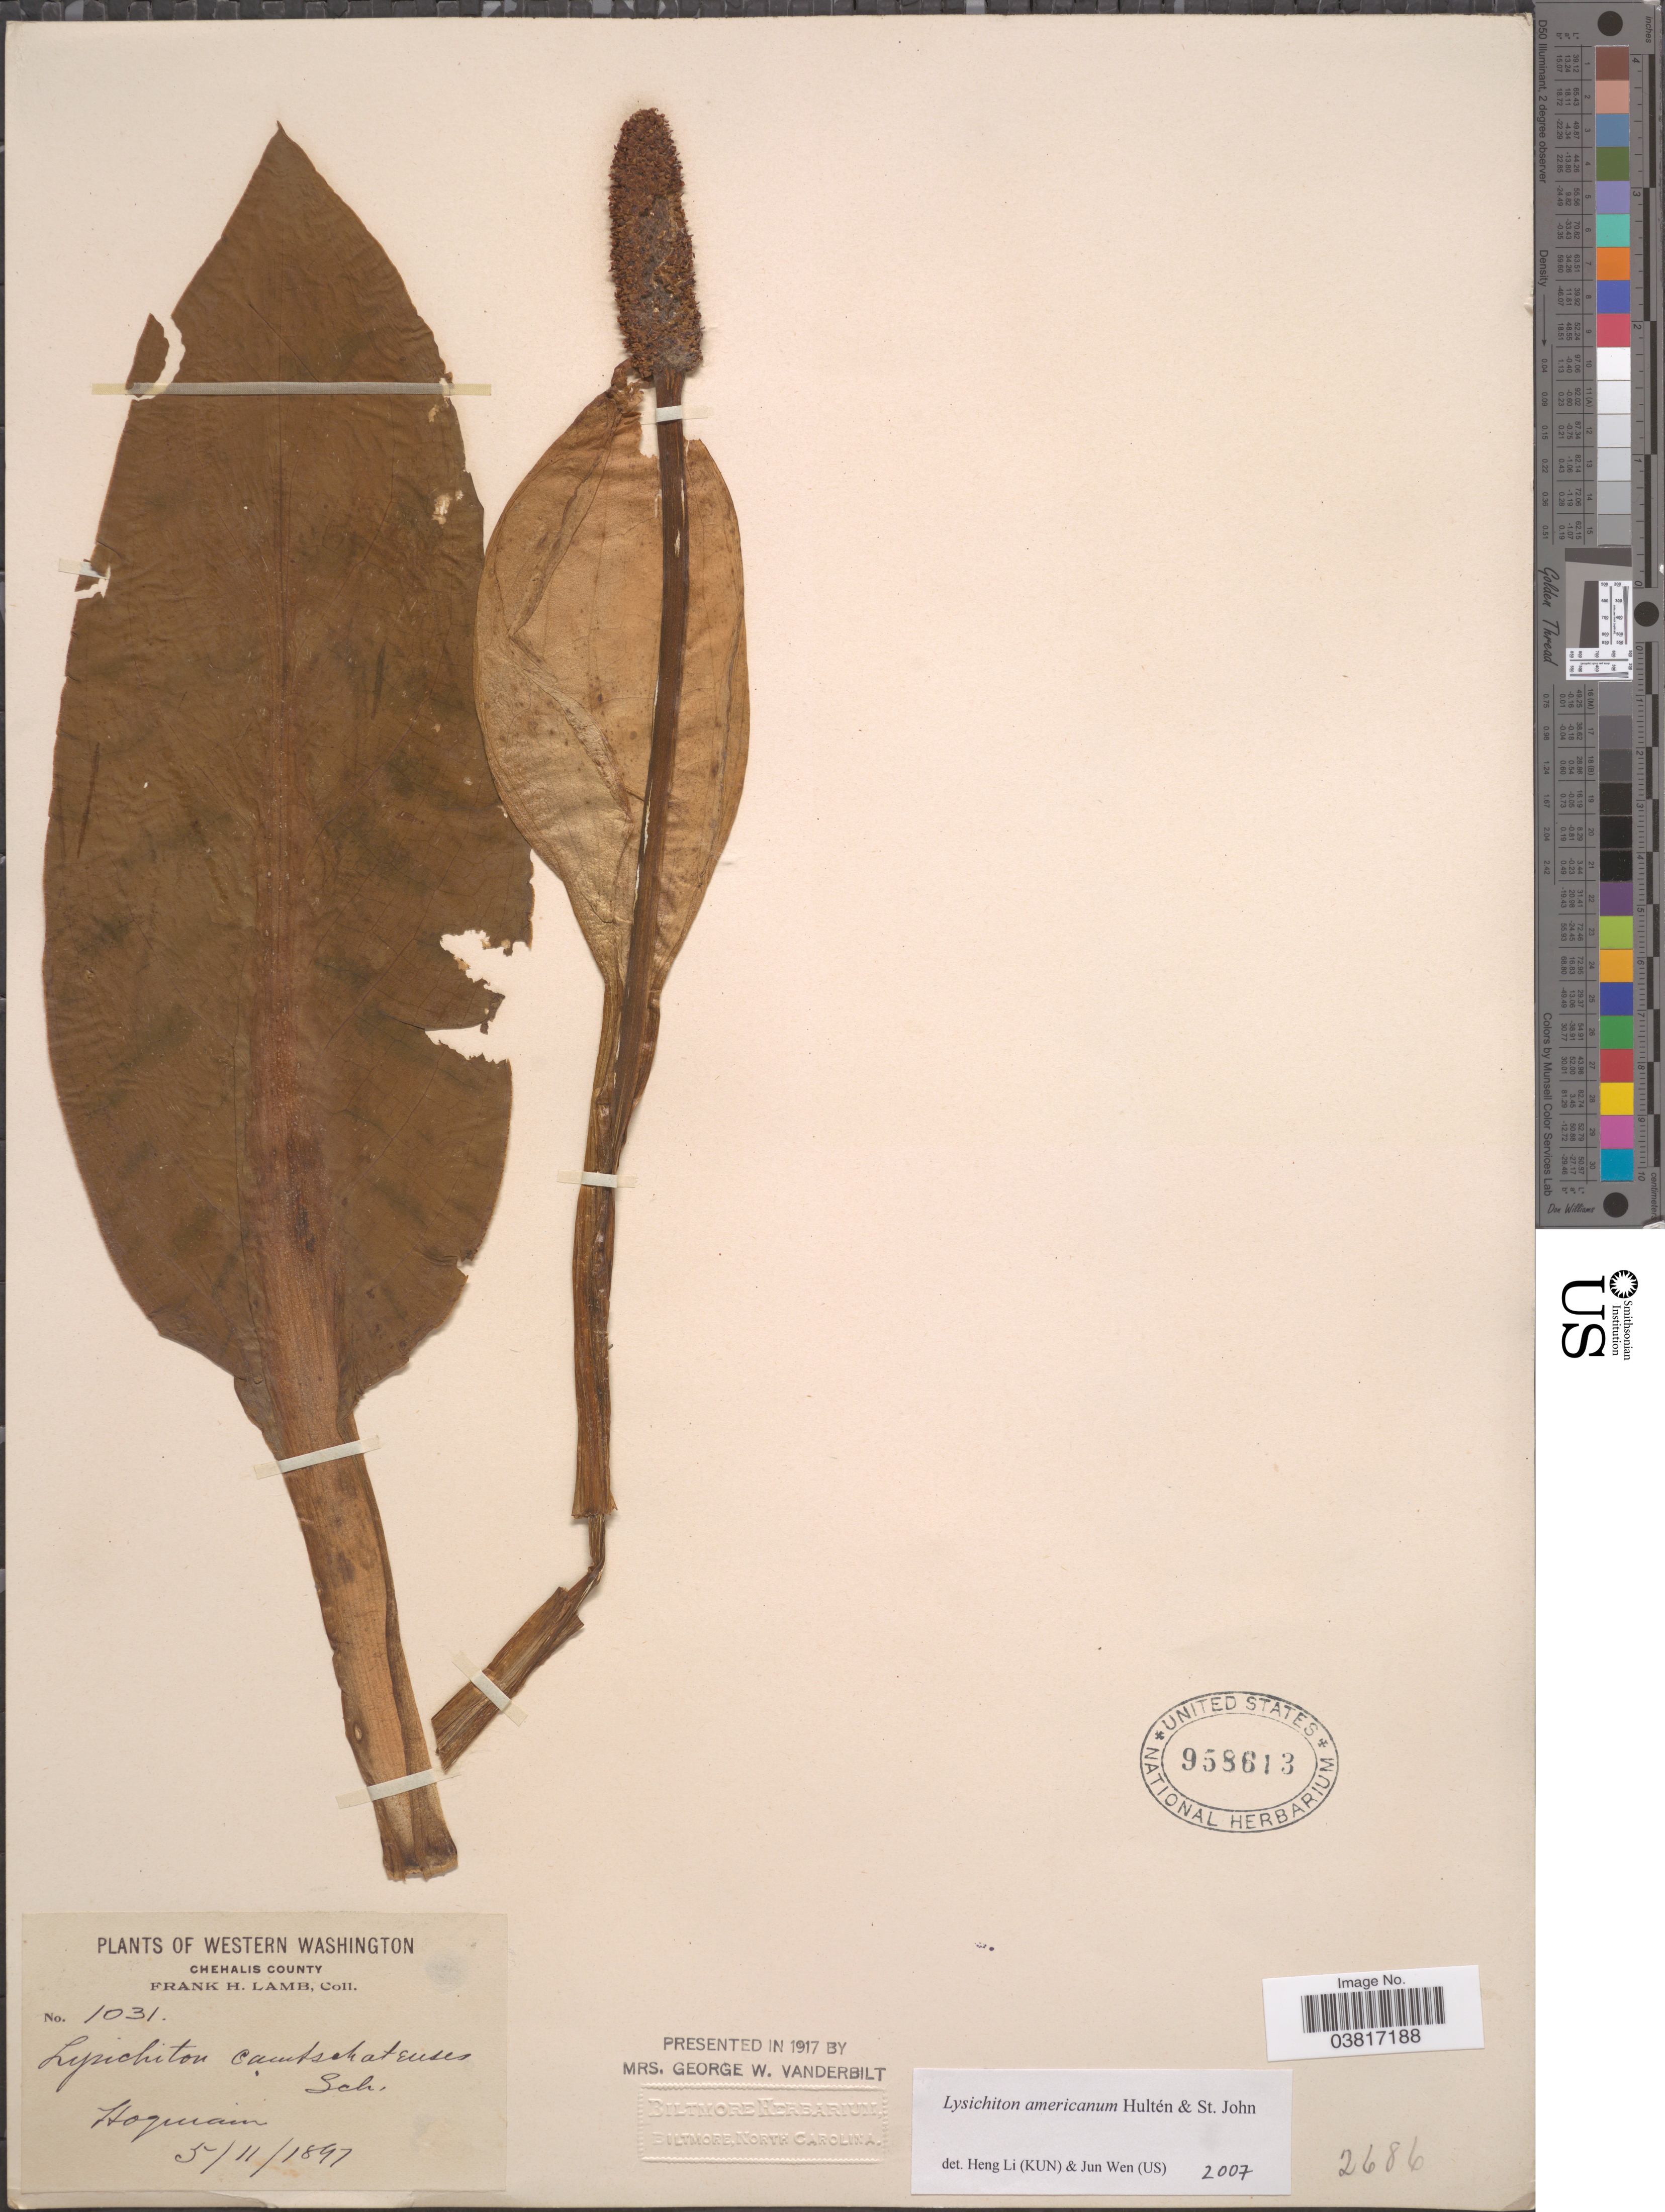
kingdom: Plantae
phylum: Tracheophyta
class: Liliopsida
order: Alismatales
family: Araceae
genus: Lysichiton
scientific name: Lysichiton americanus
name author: Hultén & H. St. John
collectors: F. H. Lamb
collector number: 1031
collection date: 1897-05-11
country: United States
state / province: Washington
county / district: Grays Harbor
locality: Hoquiam.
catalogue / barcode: US 958613